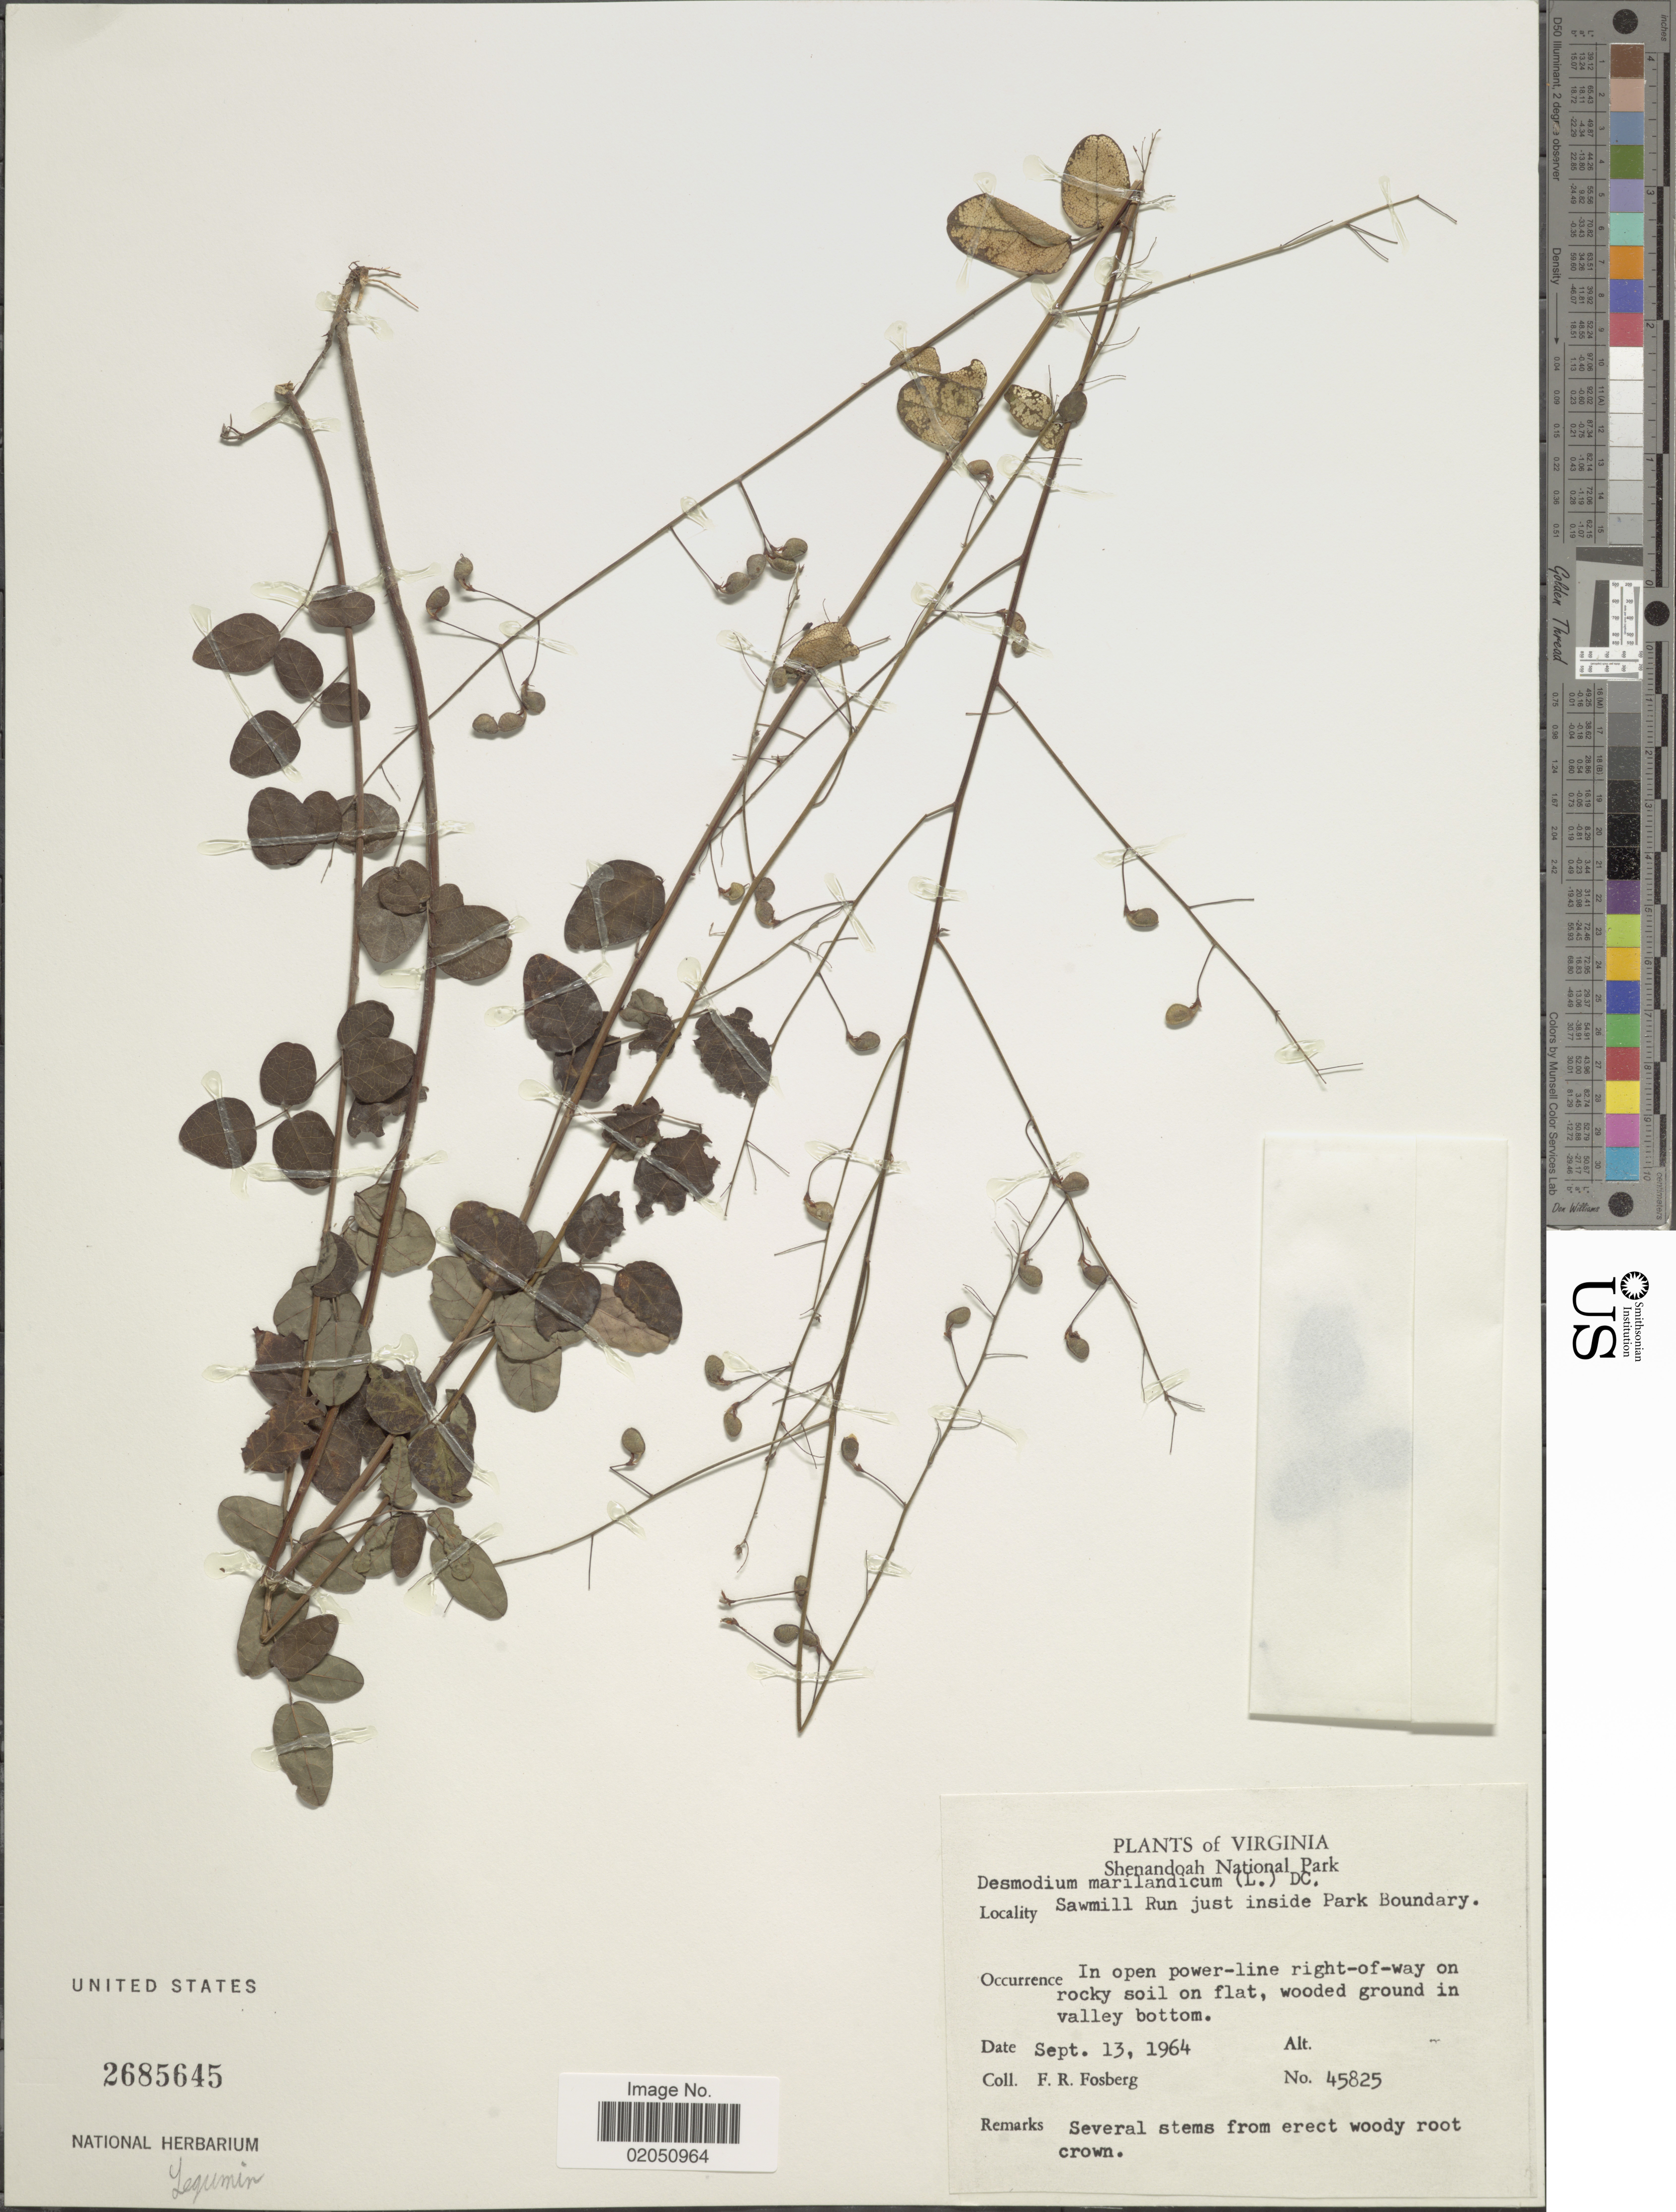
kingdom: Plantae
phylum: Tracheophyta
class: Magnoliopsida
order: Fabales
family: Fabaceae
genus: Desmodium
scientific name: Desmodium marilandicum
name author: Darl.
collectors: F. R. Fosberg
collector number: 45825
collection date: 1964-09-13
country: United States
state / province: Virginia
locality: Shenandoah National Park, Sawmill Run just inside Park Boundary, In open power-line right-of-way on rocky soil on flat, wooded ground in valley bottom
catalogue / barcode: US 2685645